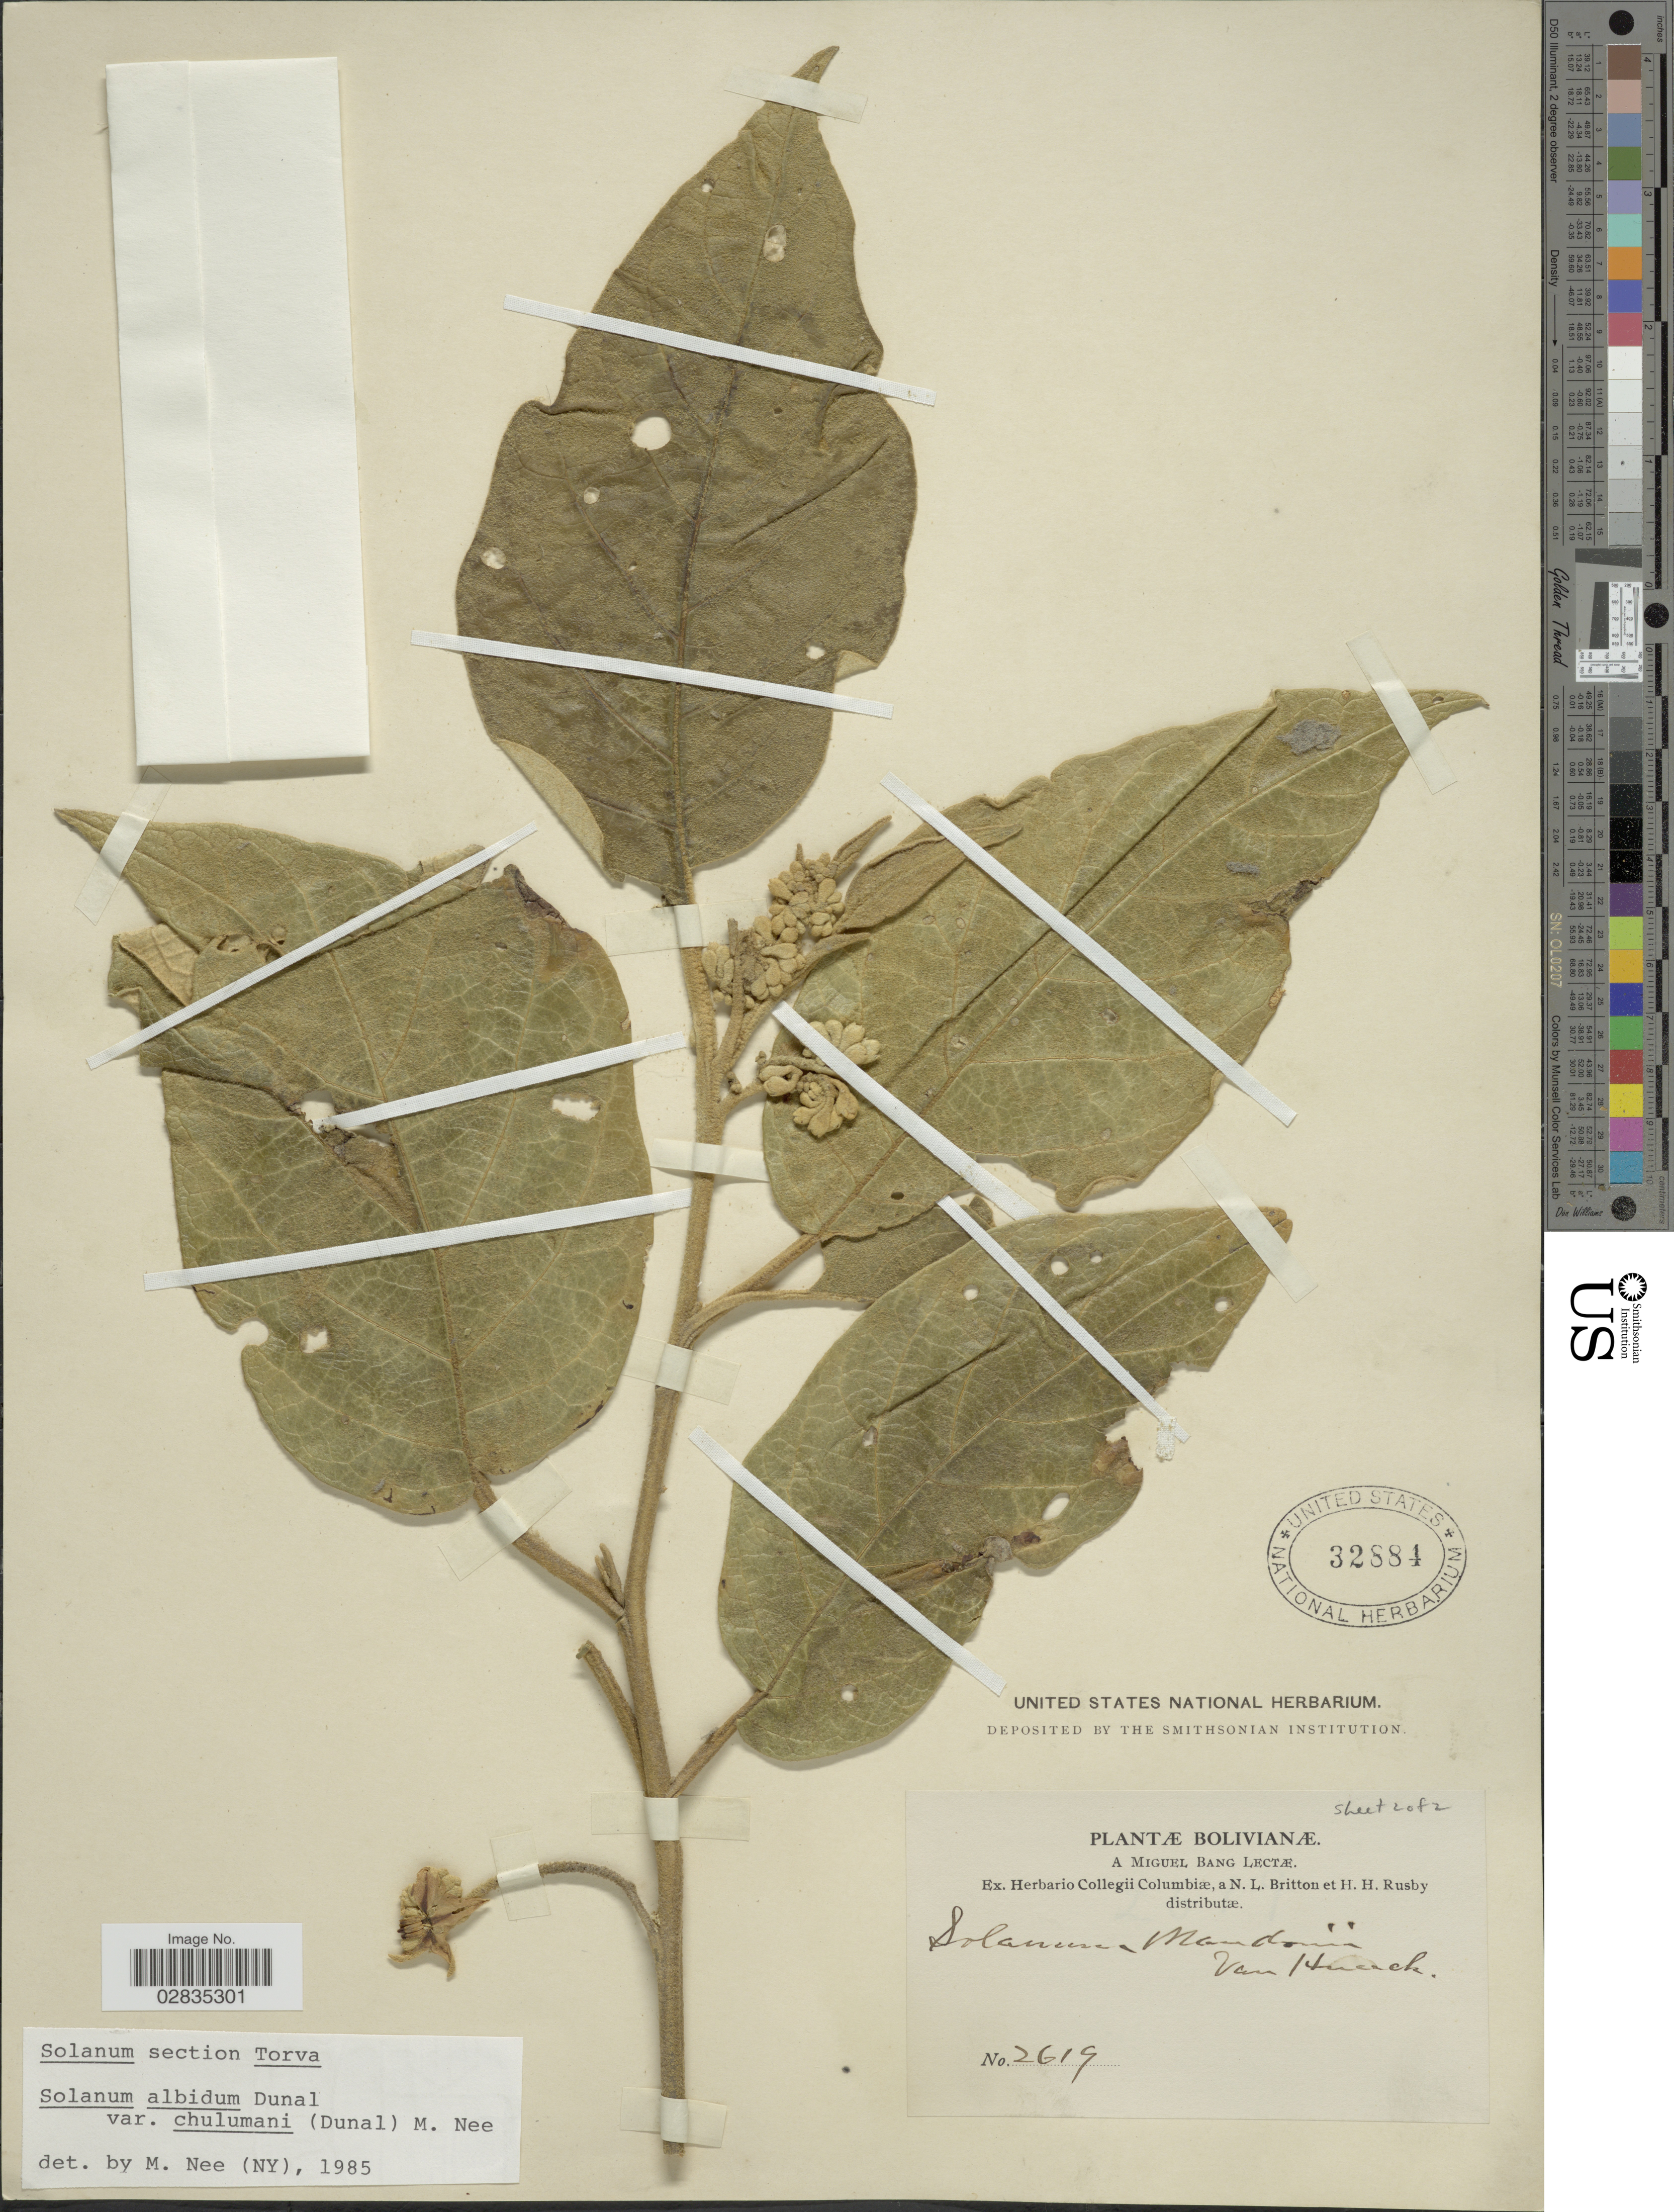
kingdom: Plantae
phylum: Tracheophyta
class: Magnoliopsida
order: Solanales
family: Solanaceae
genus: Solanum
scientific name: Solanum albidum var. chulumani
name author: (Dunal) M. Nee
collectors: M. Bang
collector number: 2619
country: Bolivia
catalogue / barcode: US 32884